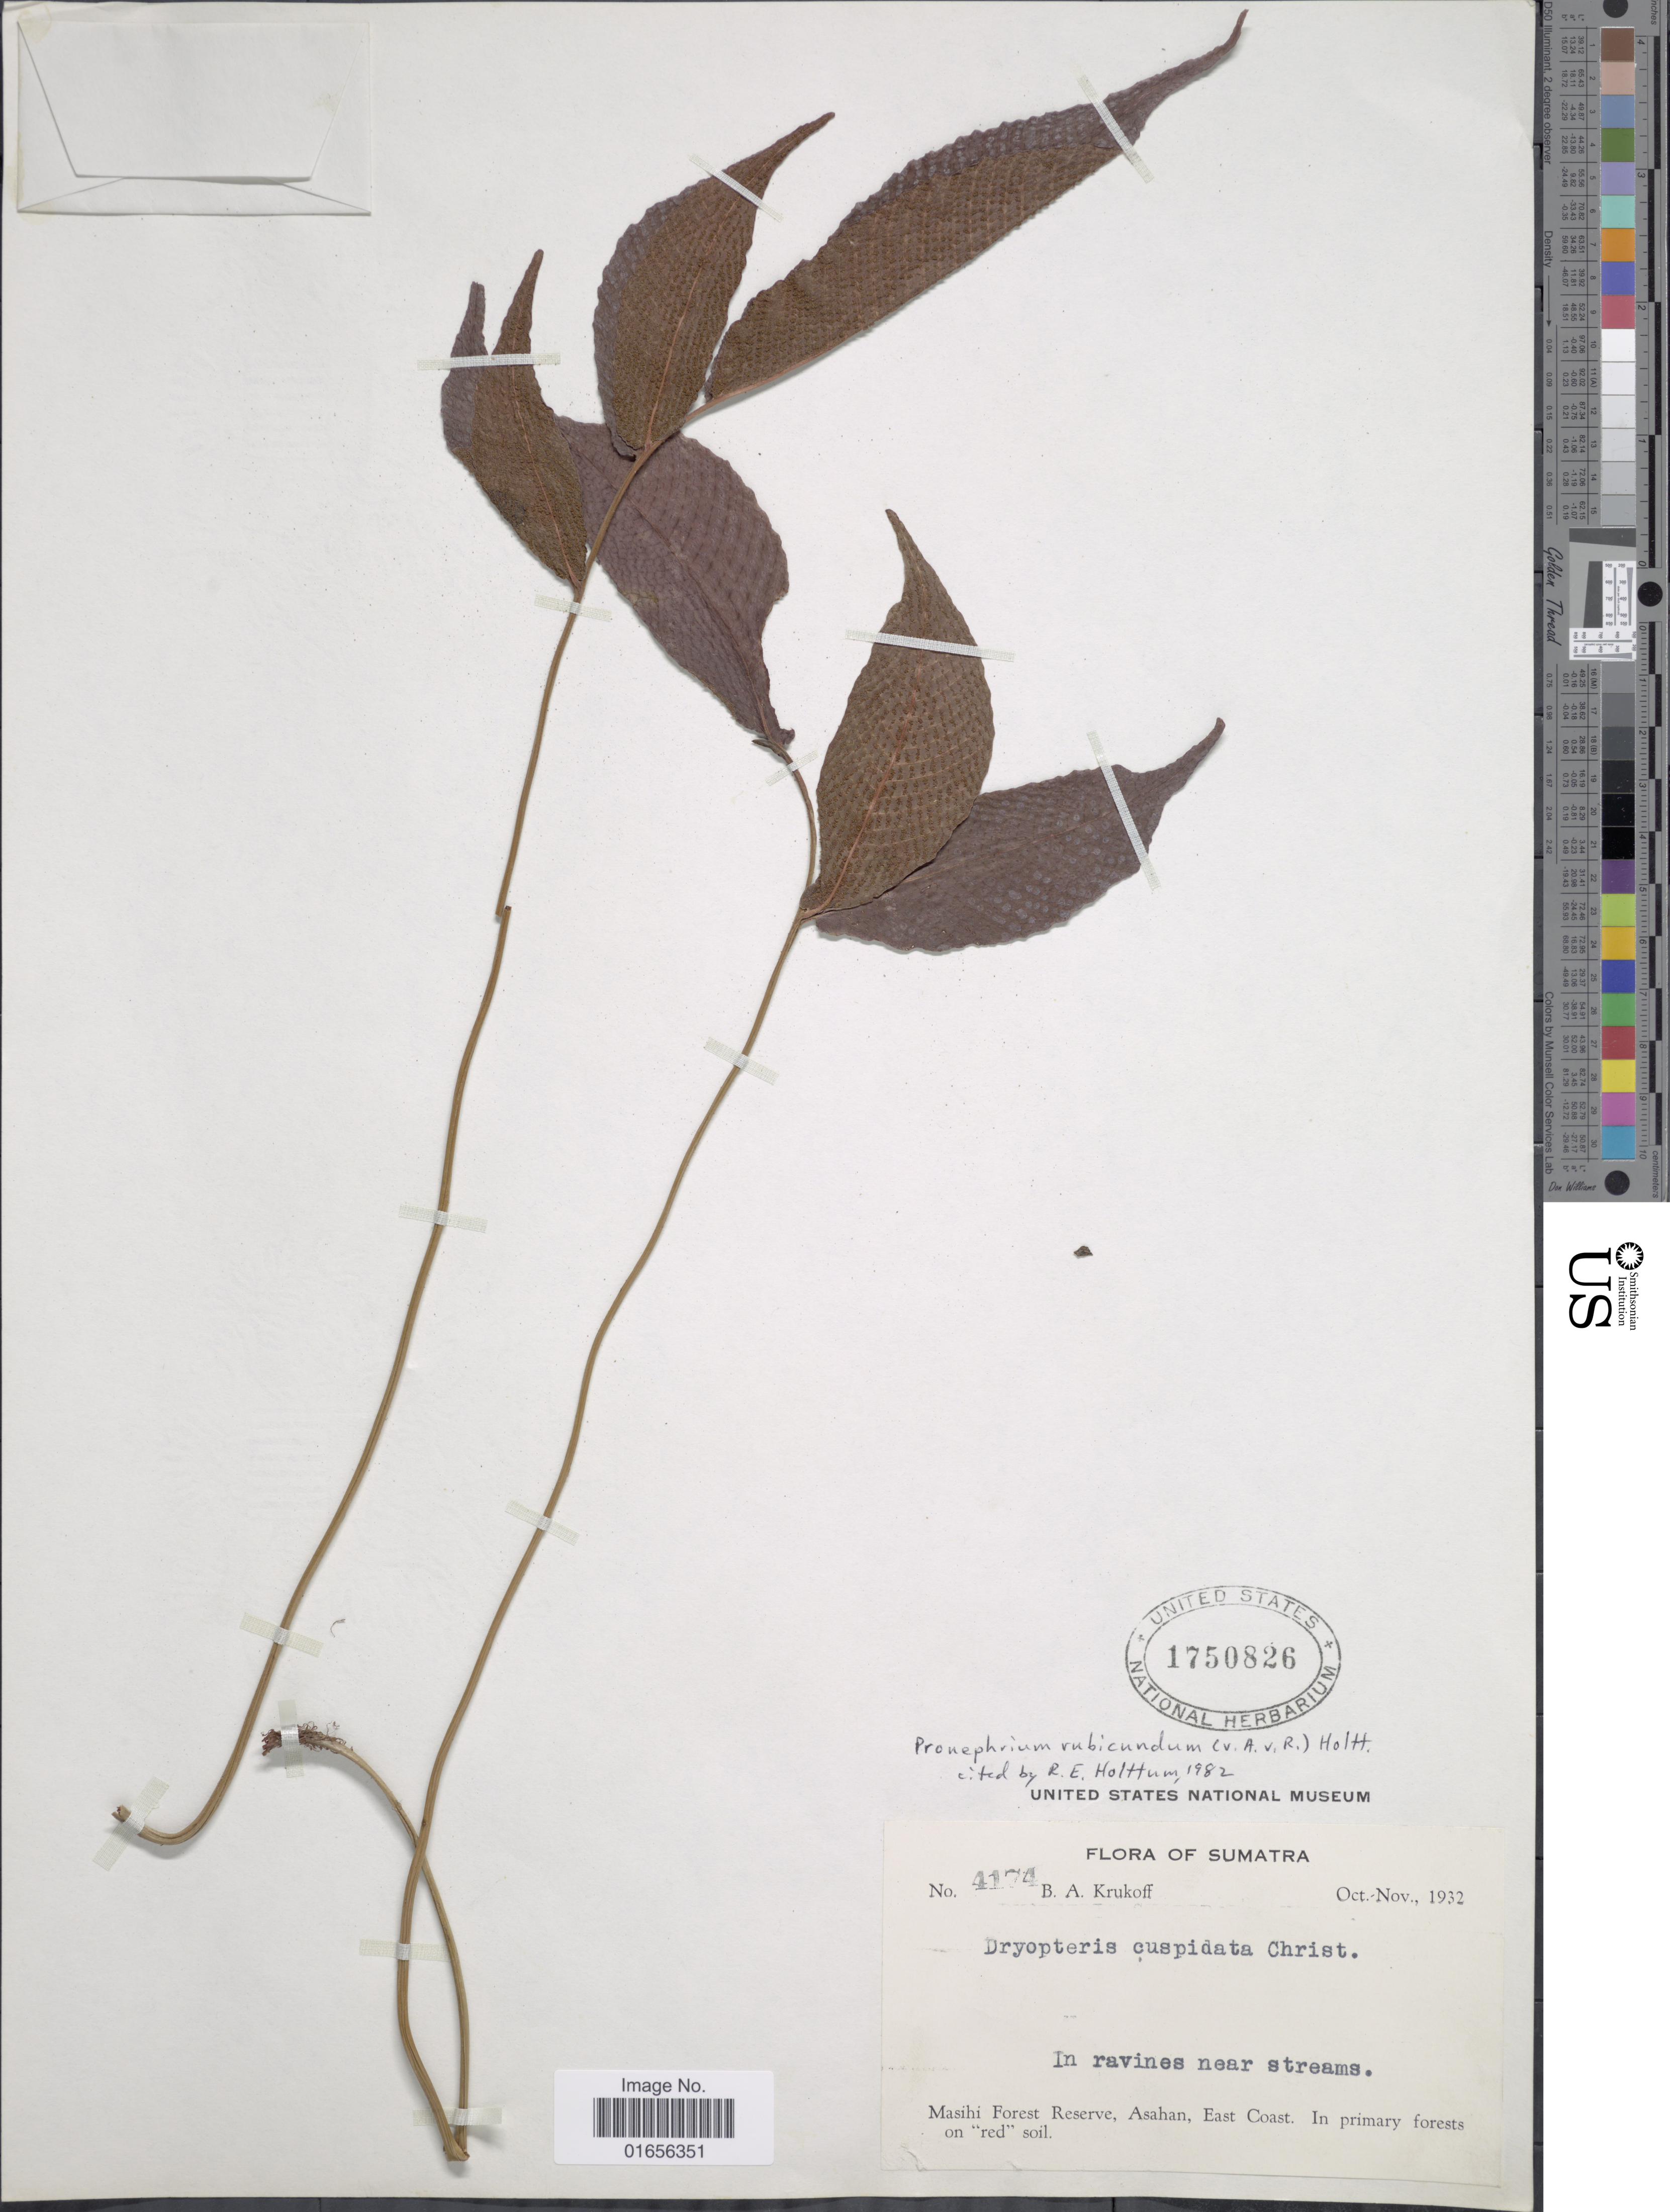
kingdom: Plantae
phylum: Tracheophyta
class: Polypodiopsida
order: Polypodiales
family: Thelypteridaceae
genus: Pronephrium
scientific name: Pronephrium rubicundum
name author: (Alderw.) Holttum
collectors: B. A. Krukoff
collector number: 4174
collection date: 1932-10/1932-11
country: Indonesia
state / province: Sumatra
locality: Sumatra, Masihi Forest Reserve, Asahan, East Coast, In primary forests on "red" soil.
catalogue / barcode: US 1750826